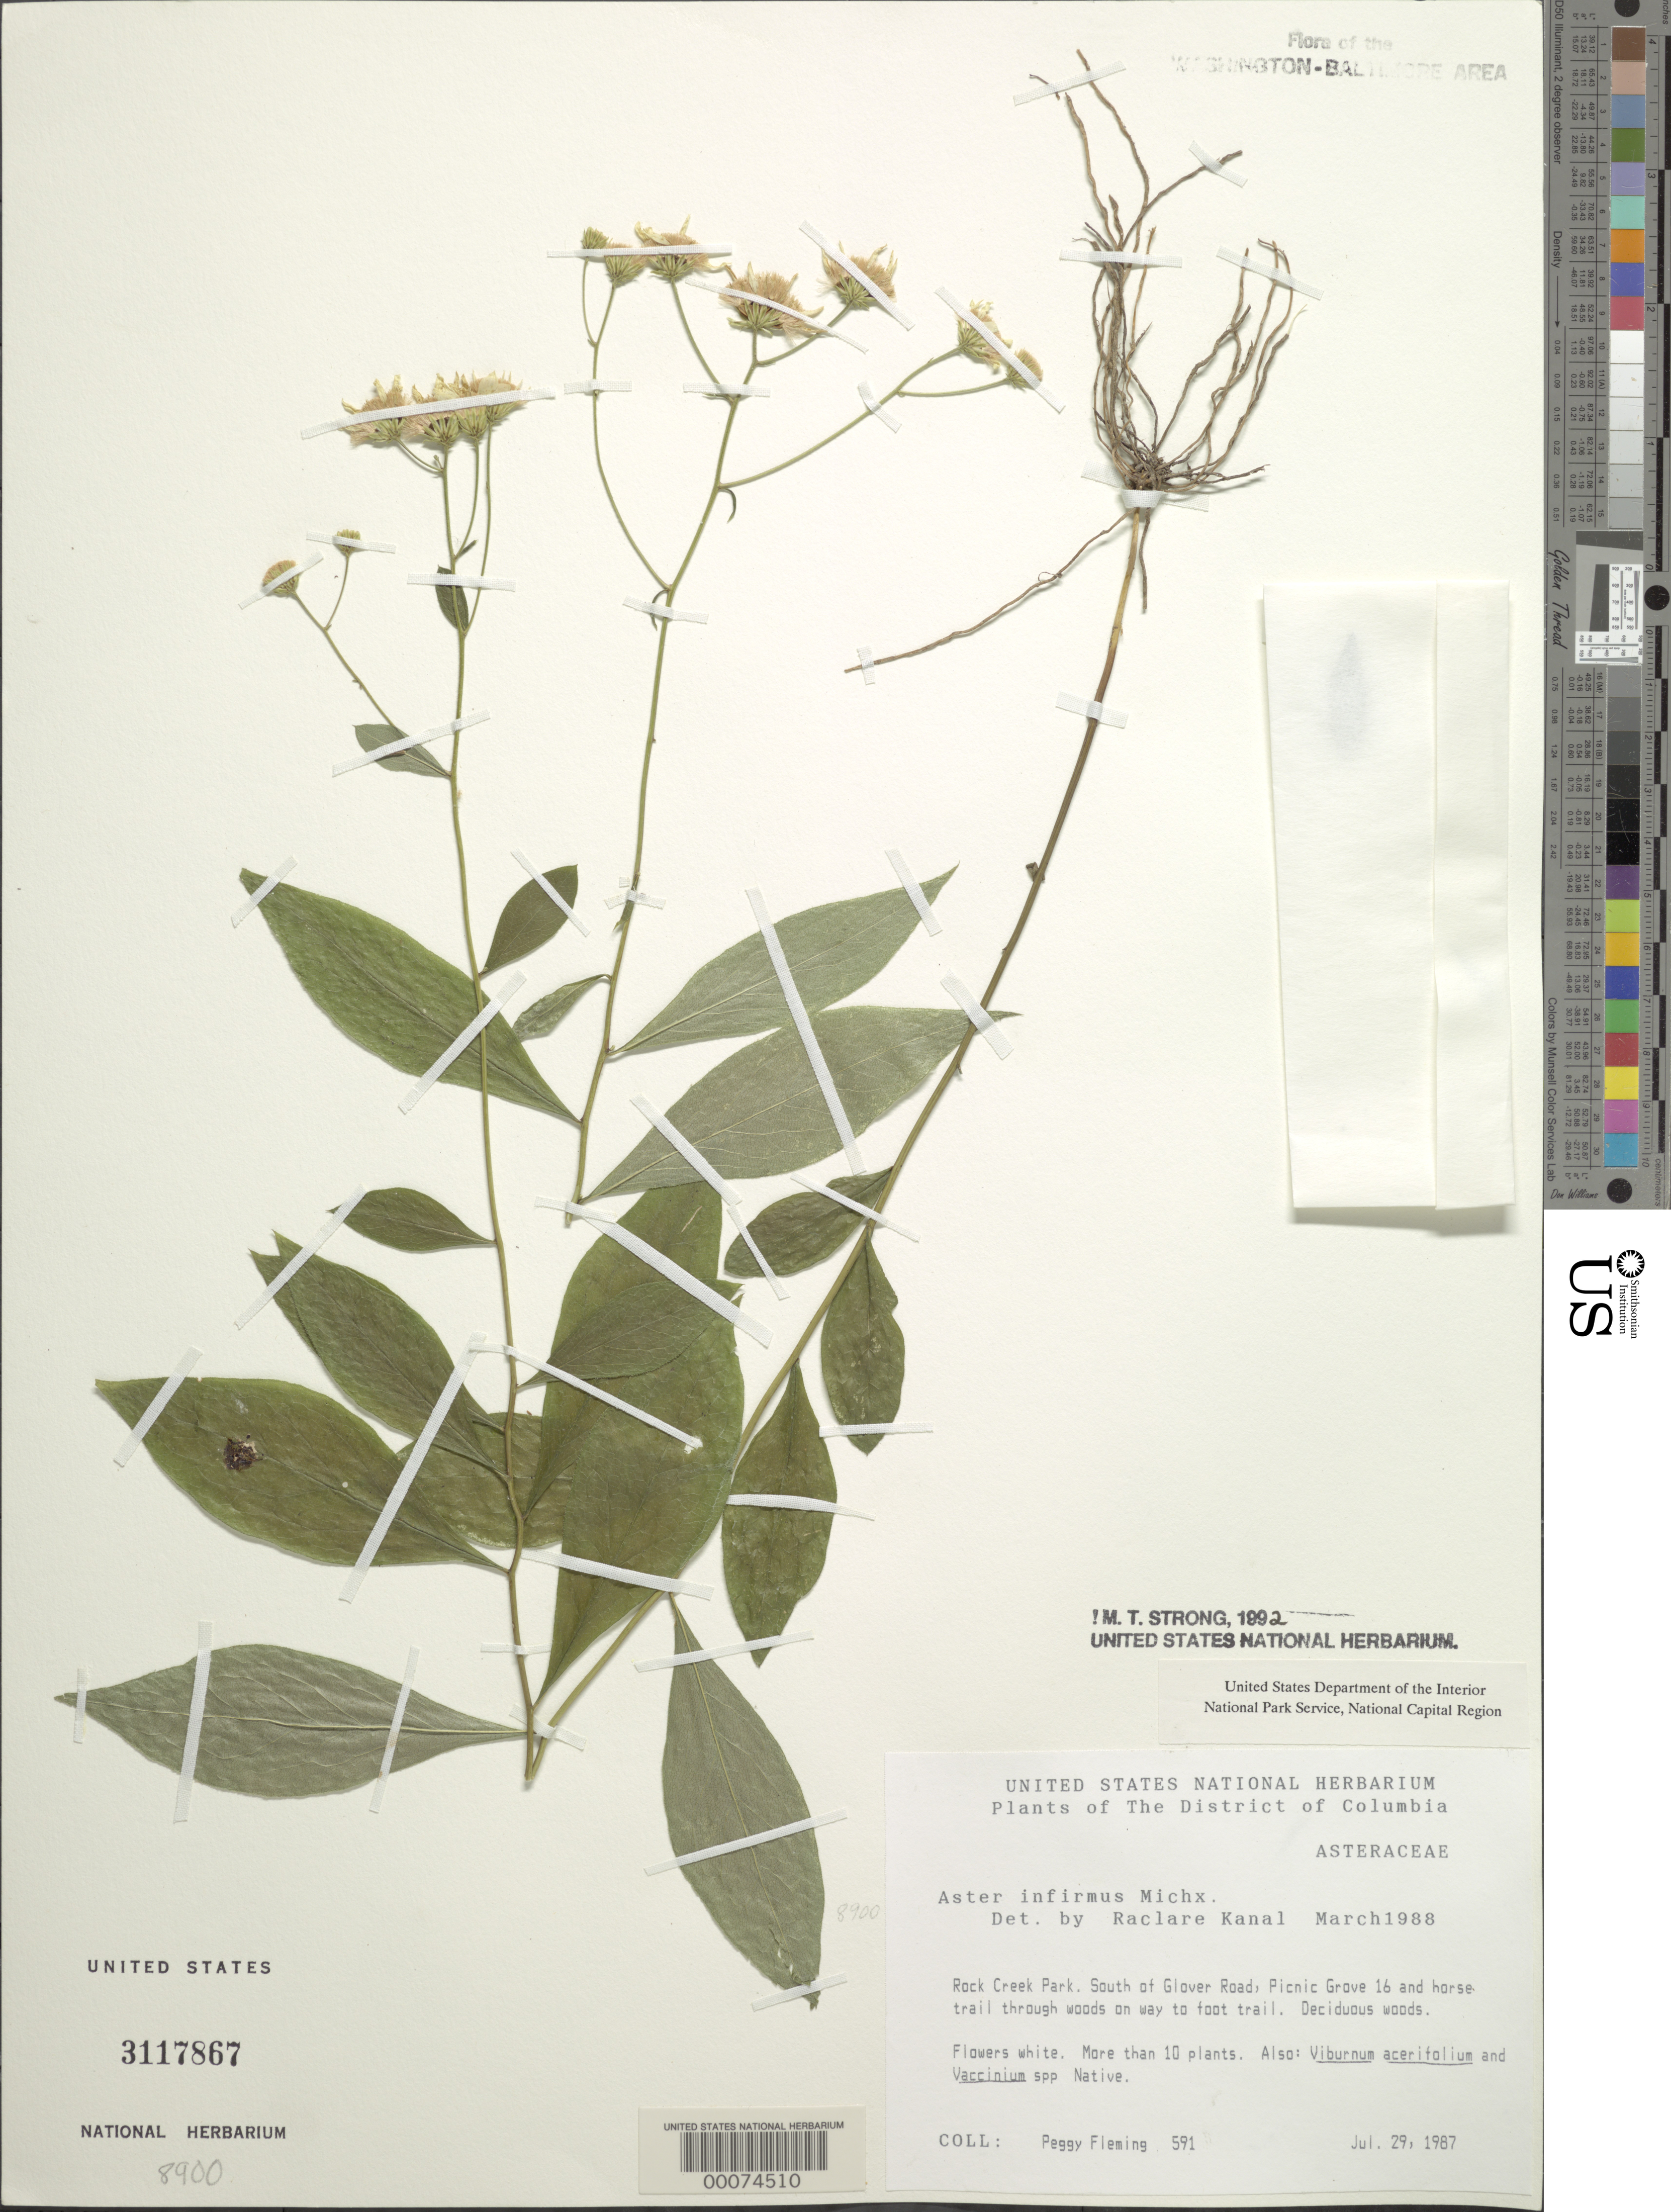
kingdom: Plantae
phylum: Tracheophyta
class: Magnoliopsida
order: Asterales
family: Asteraceae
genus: Doellingeria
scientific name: Doellingeria infirma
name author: (Michx.) Greene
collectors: P. Fleming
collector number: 591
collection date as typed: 29 Jul 1987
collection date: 1987-07-29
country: United States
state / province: District of Columbia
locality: Rock Creek Park. South of Glover Road, Picnic Grove 16 and Horse Rock Creek Park & vicinity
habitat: Deciduous woods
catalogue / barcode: US 3117867